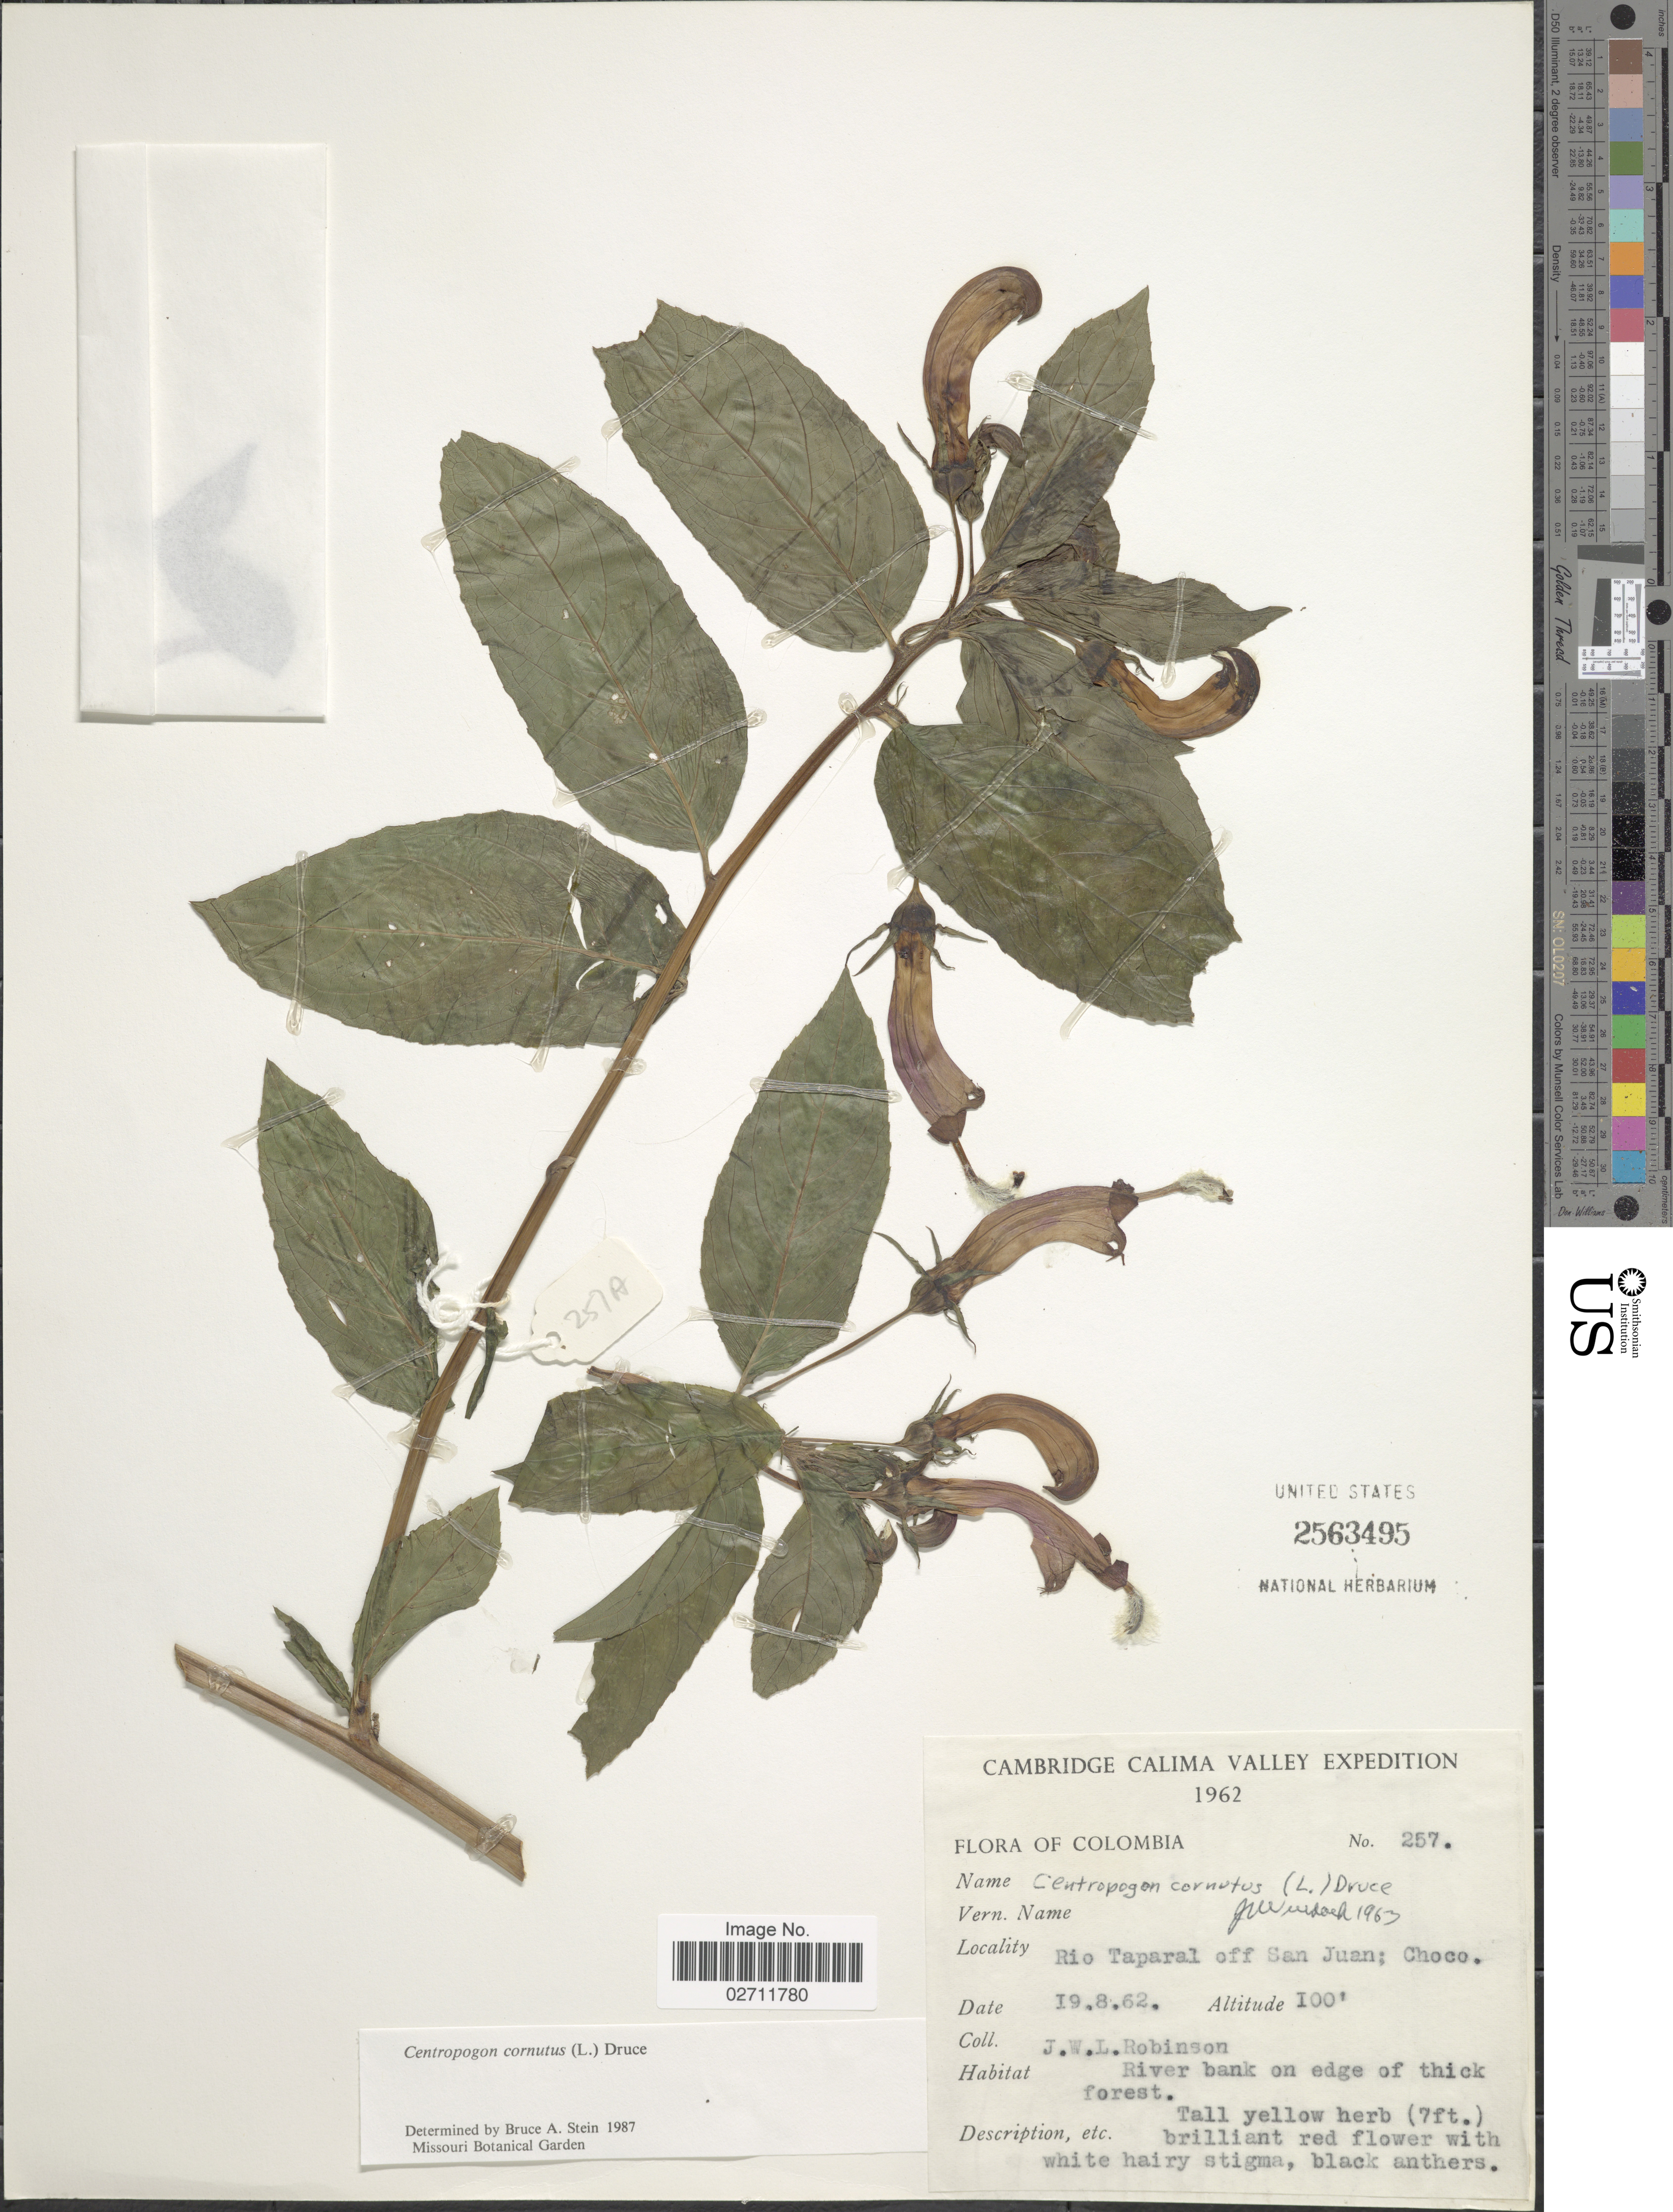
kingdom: Plantae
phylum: Tracheophyta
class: Magnoliopsida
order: Asterales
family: Campanulaceae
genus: Centropogon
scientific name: Centropogon cornutus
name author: (L.) Druce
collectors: J. W. Robinson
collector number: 257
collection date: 1962-08-19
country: Colombia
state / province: Chocó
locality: Cambridge Calima Valey. Rio Taparai off San Juan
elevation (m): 30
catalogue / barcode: US 2563495